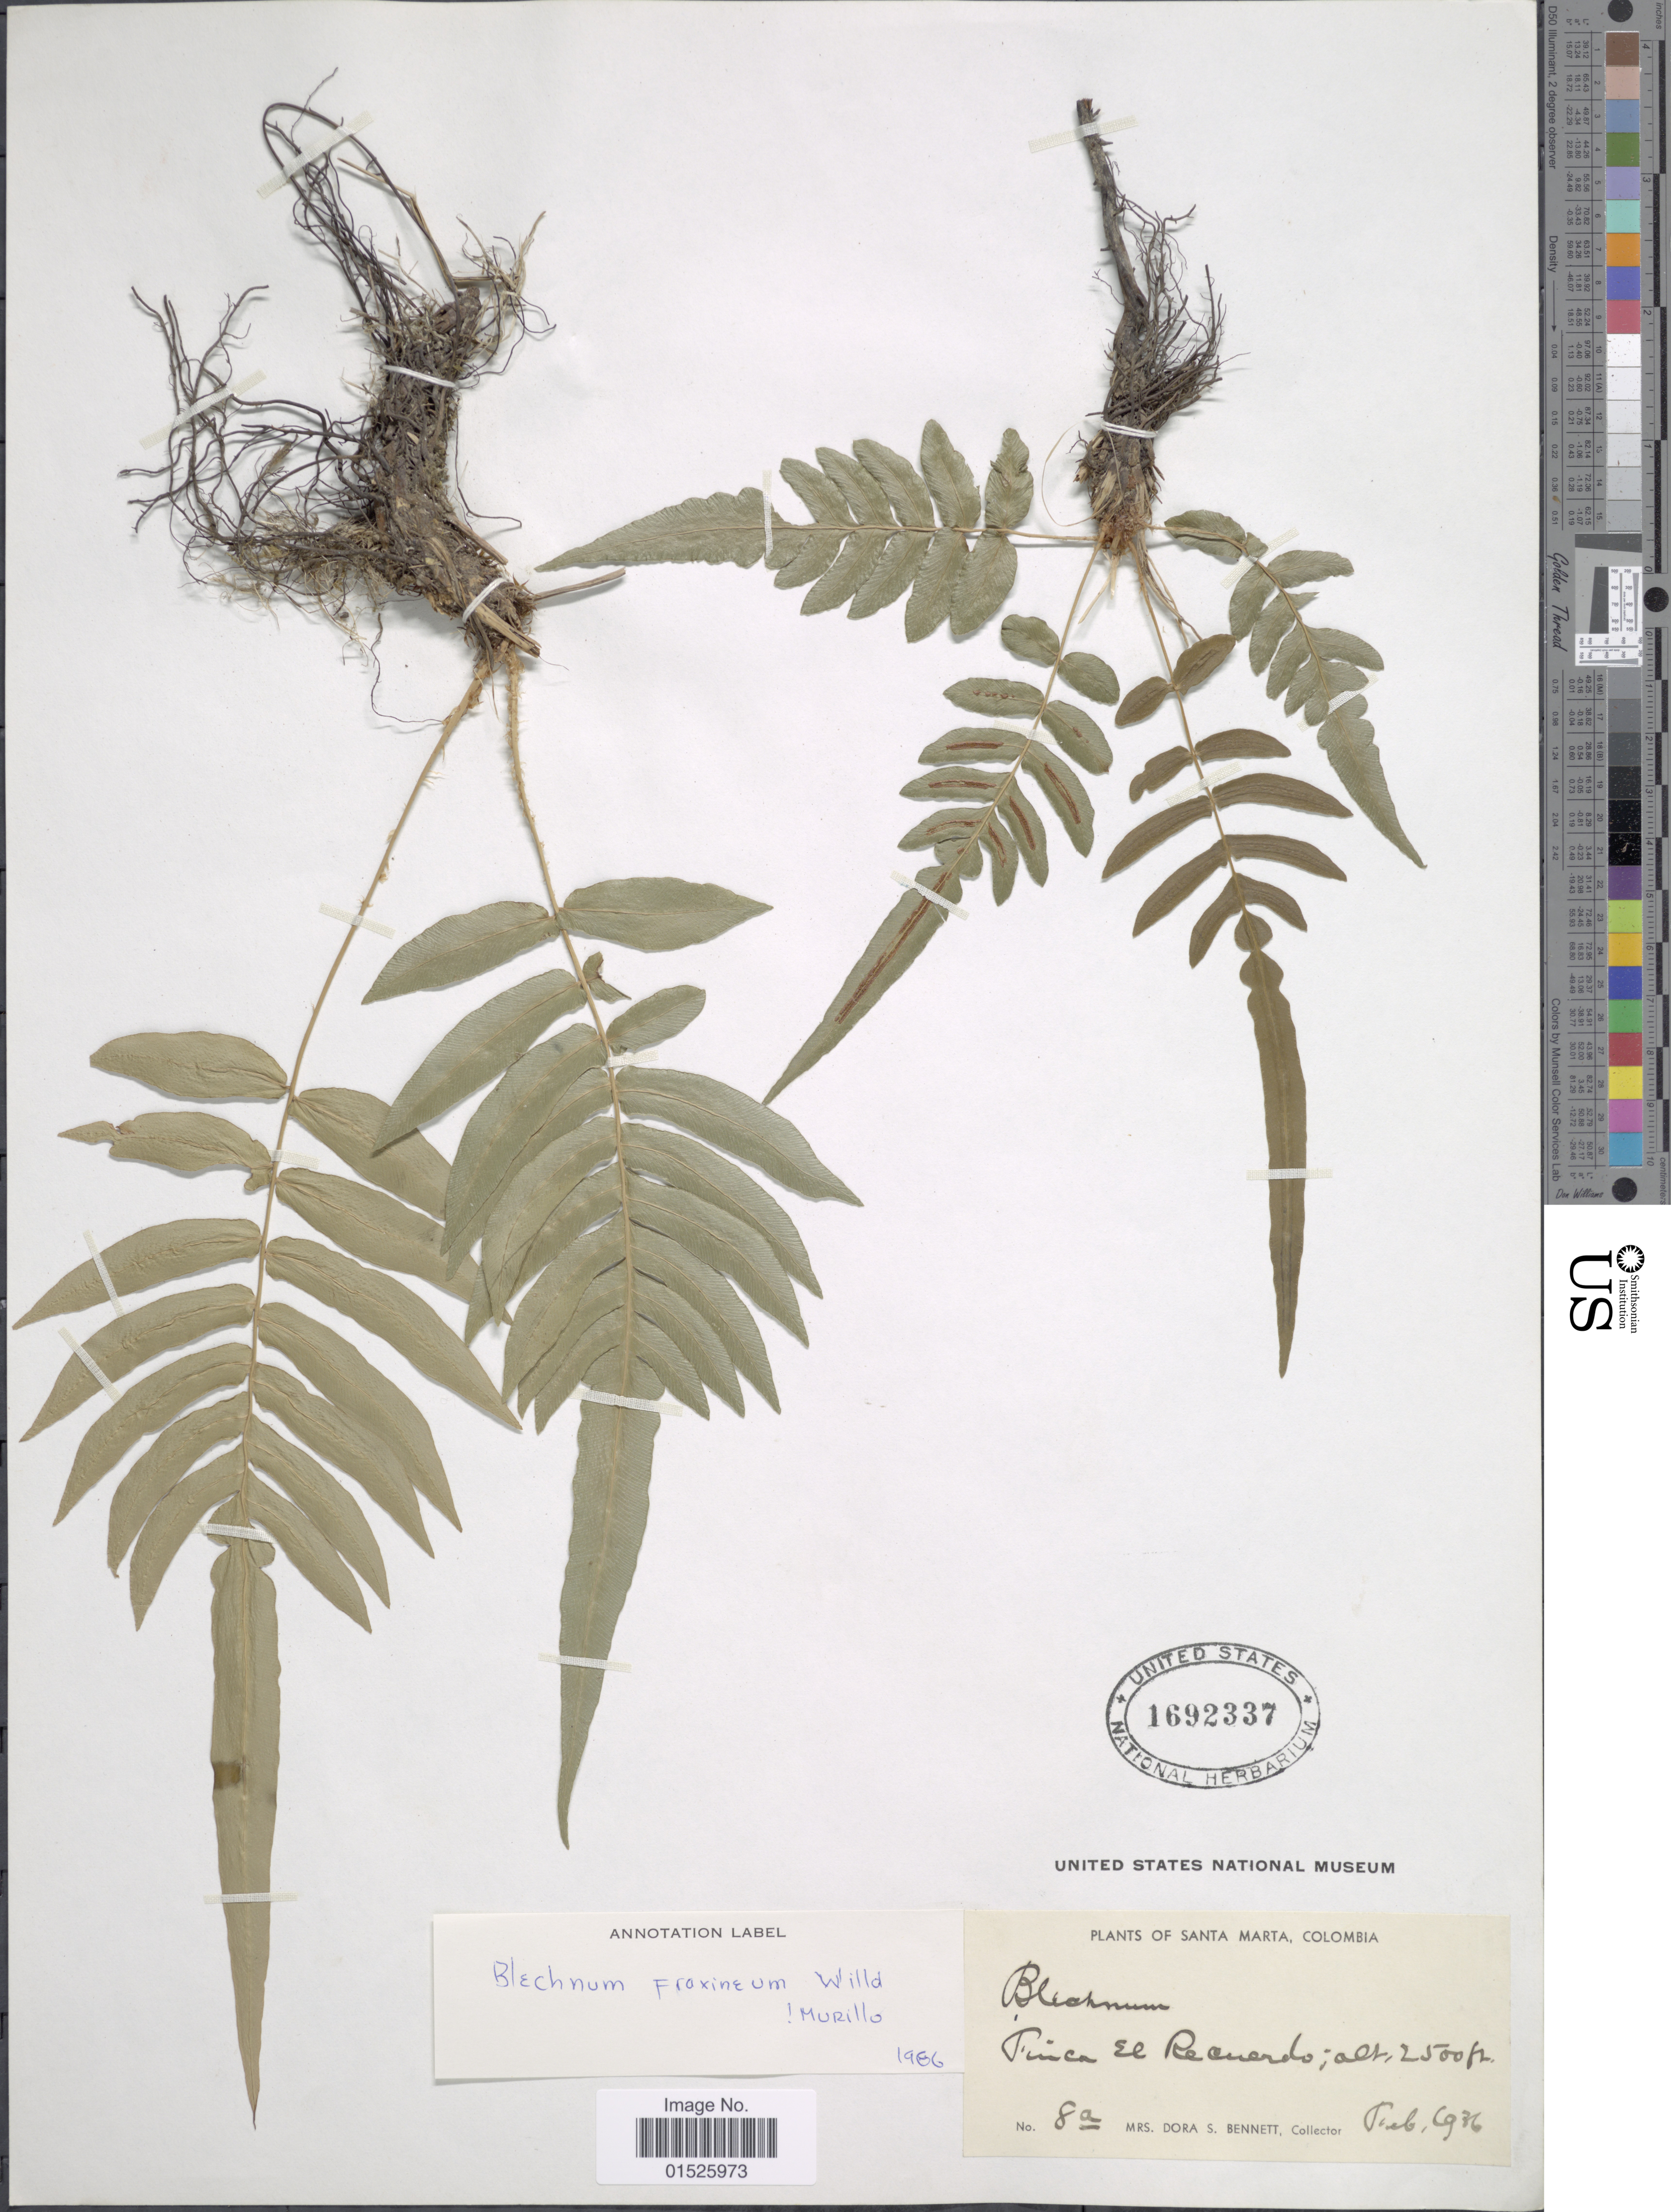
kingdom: Plantae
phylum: Tracheophyta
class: Polypodiopsida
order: Polypodiales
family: Blechnaceae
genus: Blechnum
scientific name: Blechnum x fraxineum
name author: Willd.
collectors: D. Bennett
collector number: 8a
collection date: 1936-03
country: Colombia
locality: Santa Marta, Colombia. Finca El Recuerdo.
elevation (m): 762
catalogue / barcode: US 1692337